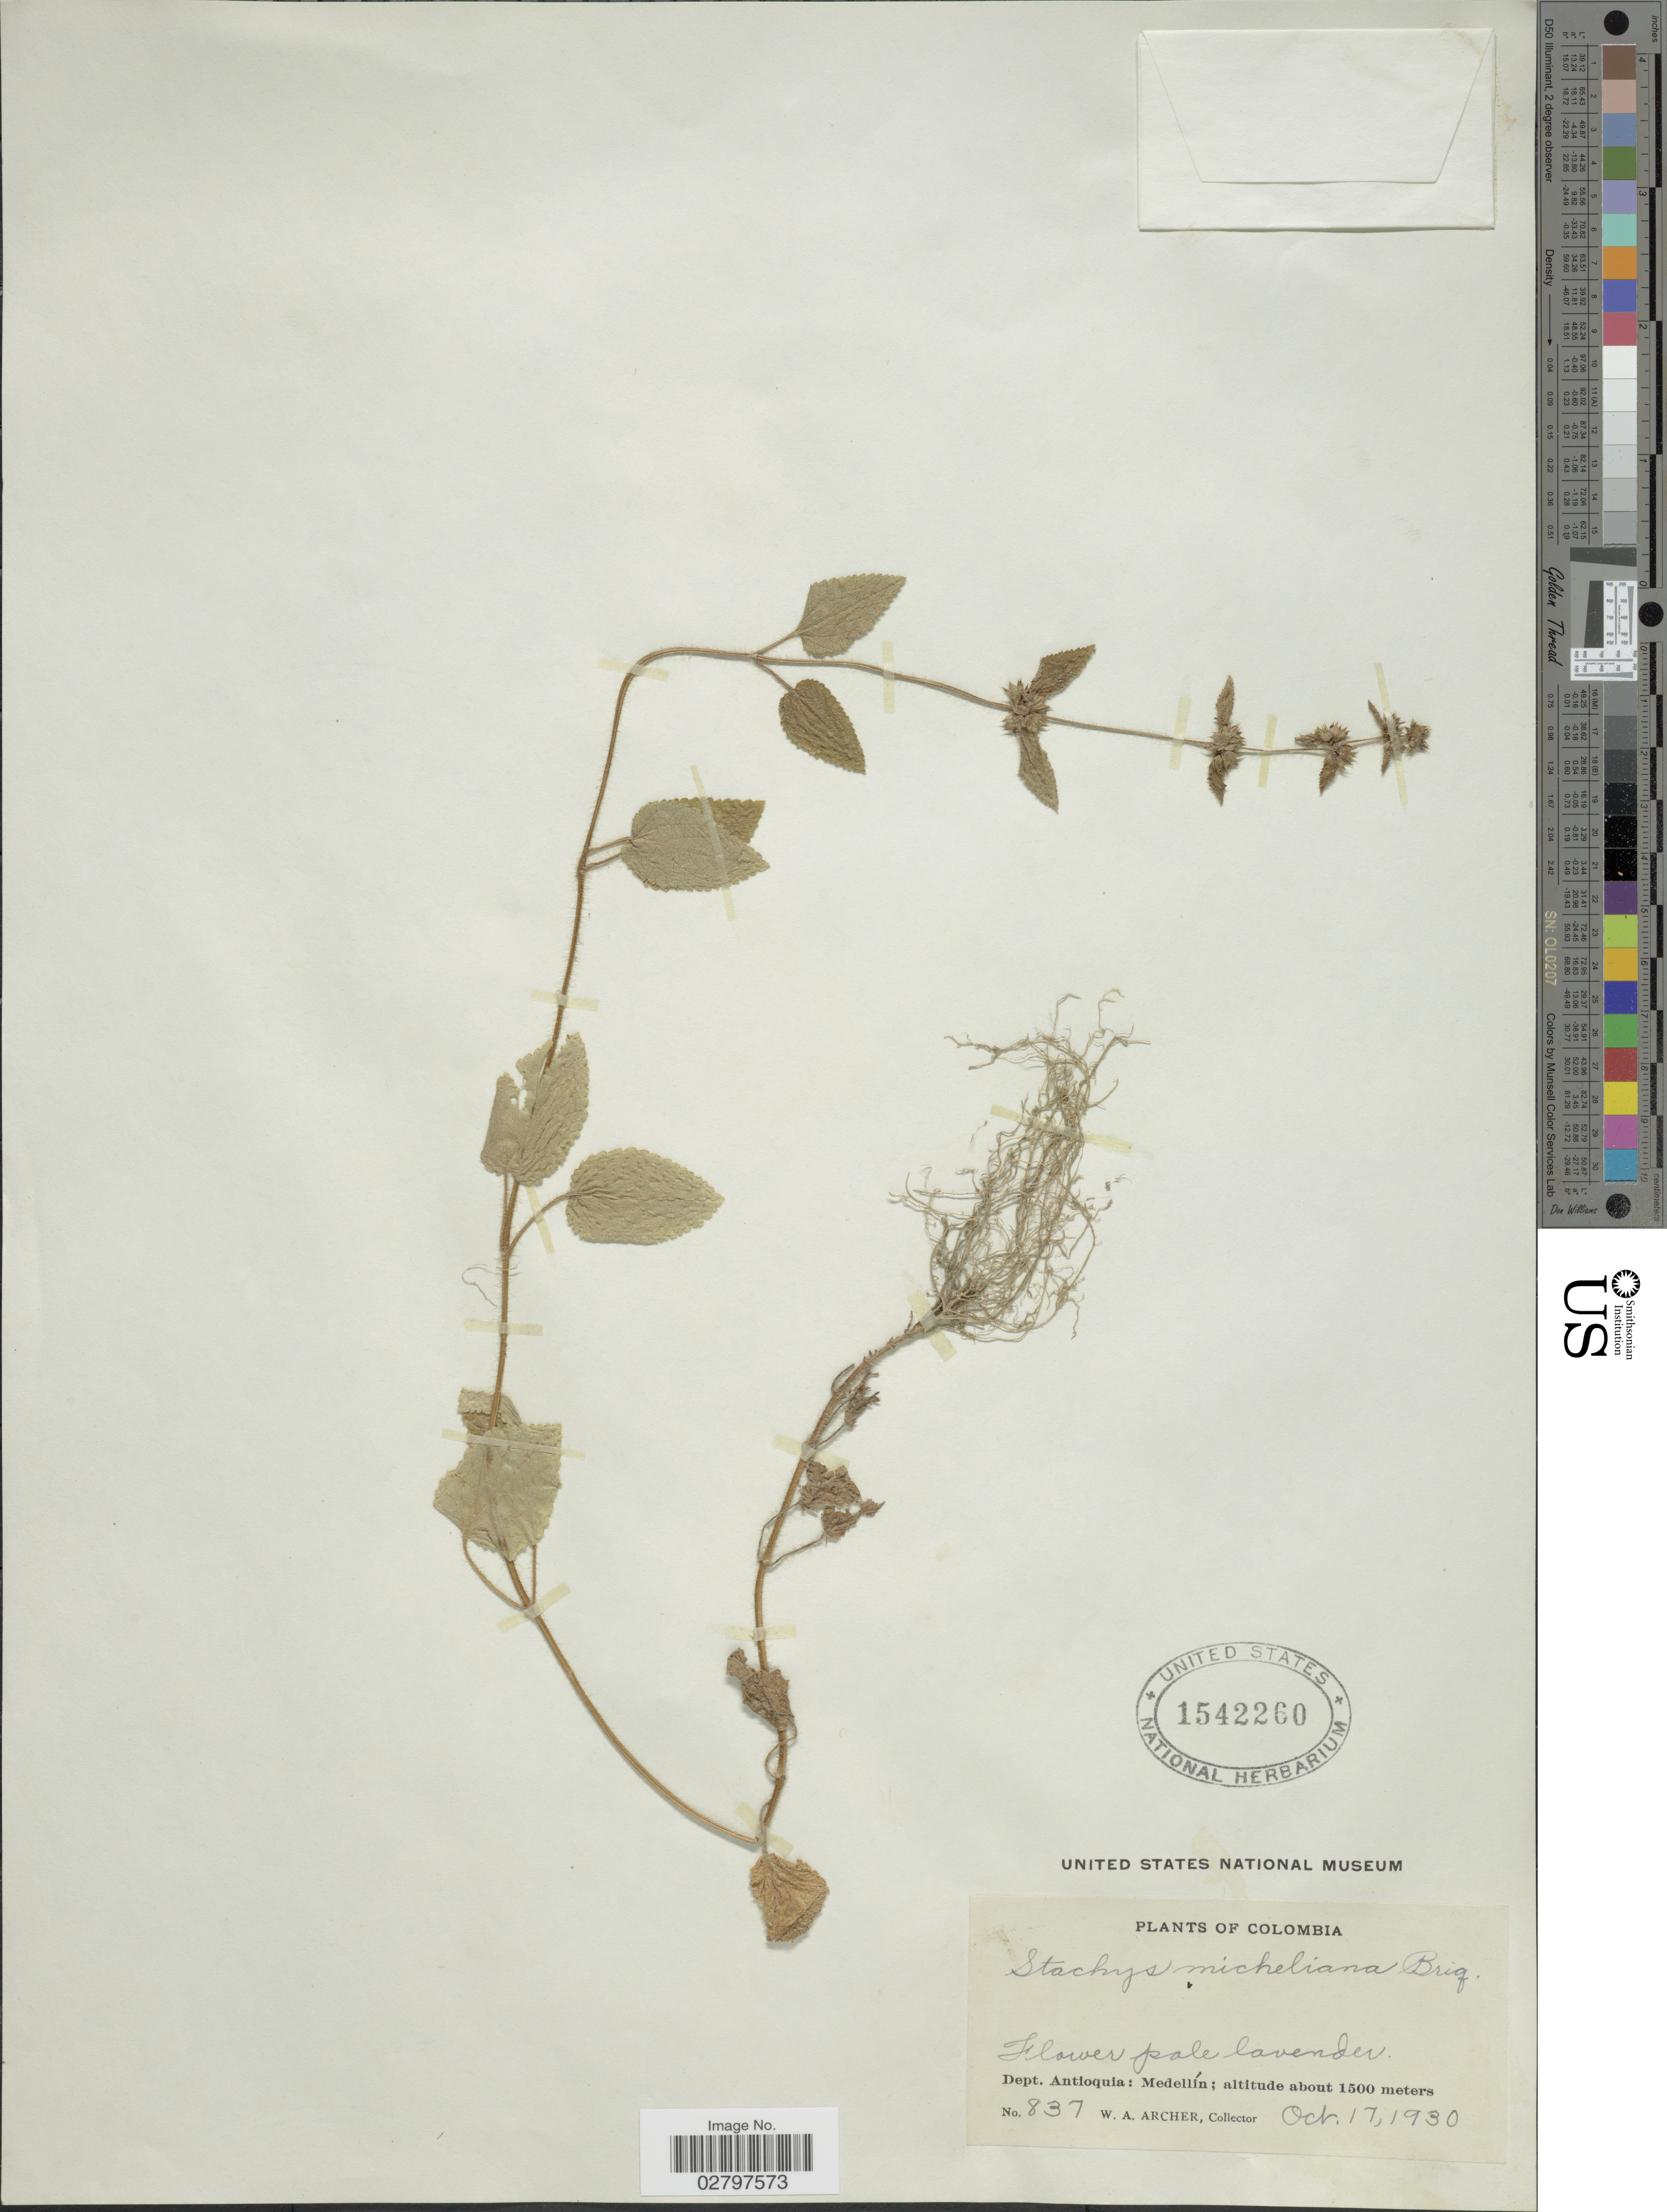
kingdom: Plantae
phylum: Tracheophyta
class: Magnoliopsida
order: Lamiales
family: Lamiaceae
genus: Stachys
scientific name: Stachys micheliana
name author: Briq. ex Micheli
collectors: W. A. Archer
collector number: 837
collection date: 1930-10-17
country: Colombia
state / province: Antioquia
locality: Dept. Antioquia: Medellín.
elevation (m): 1500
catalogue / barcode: US 1542260